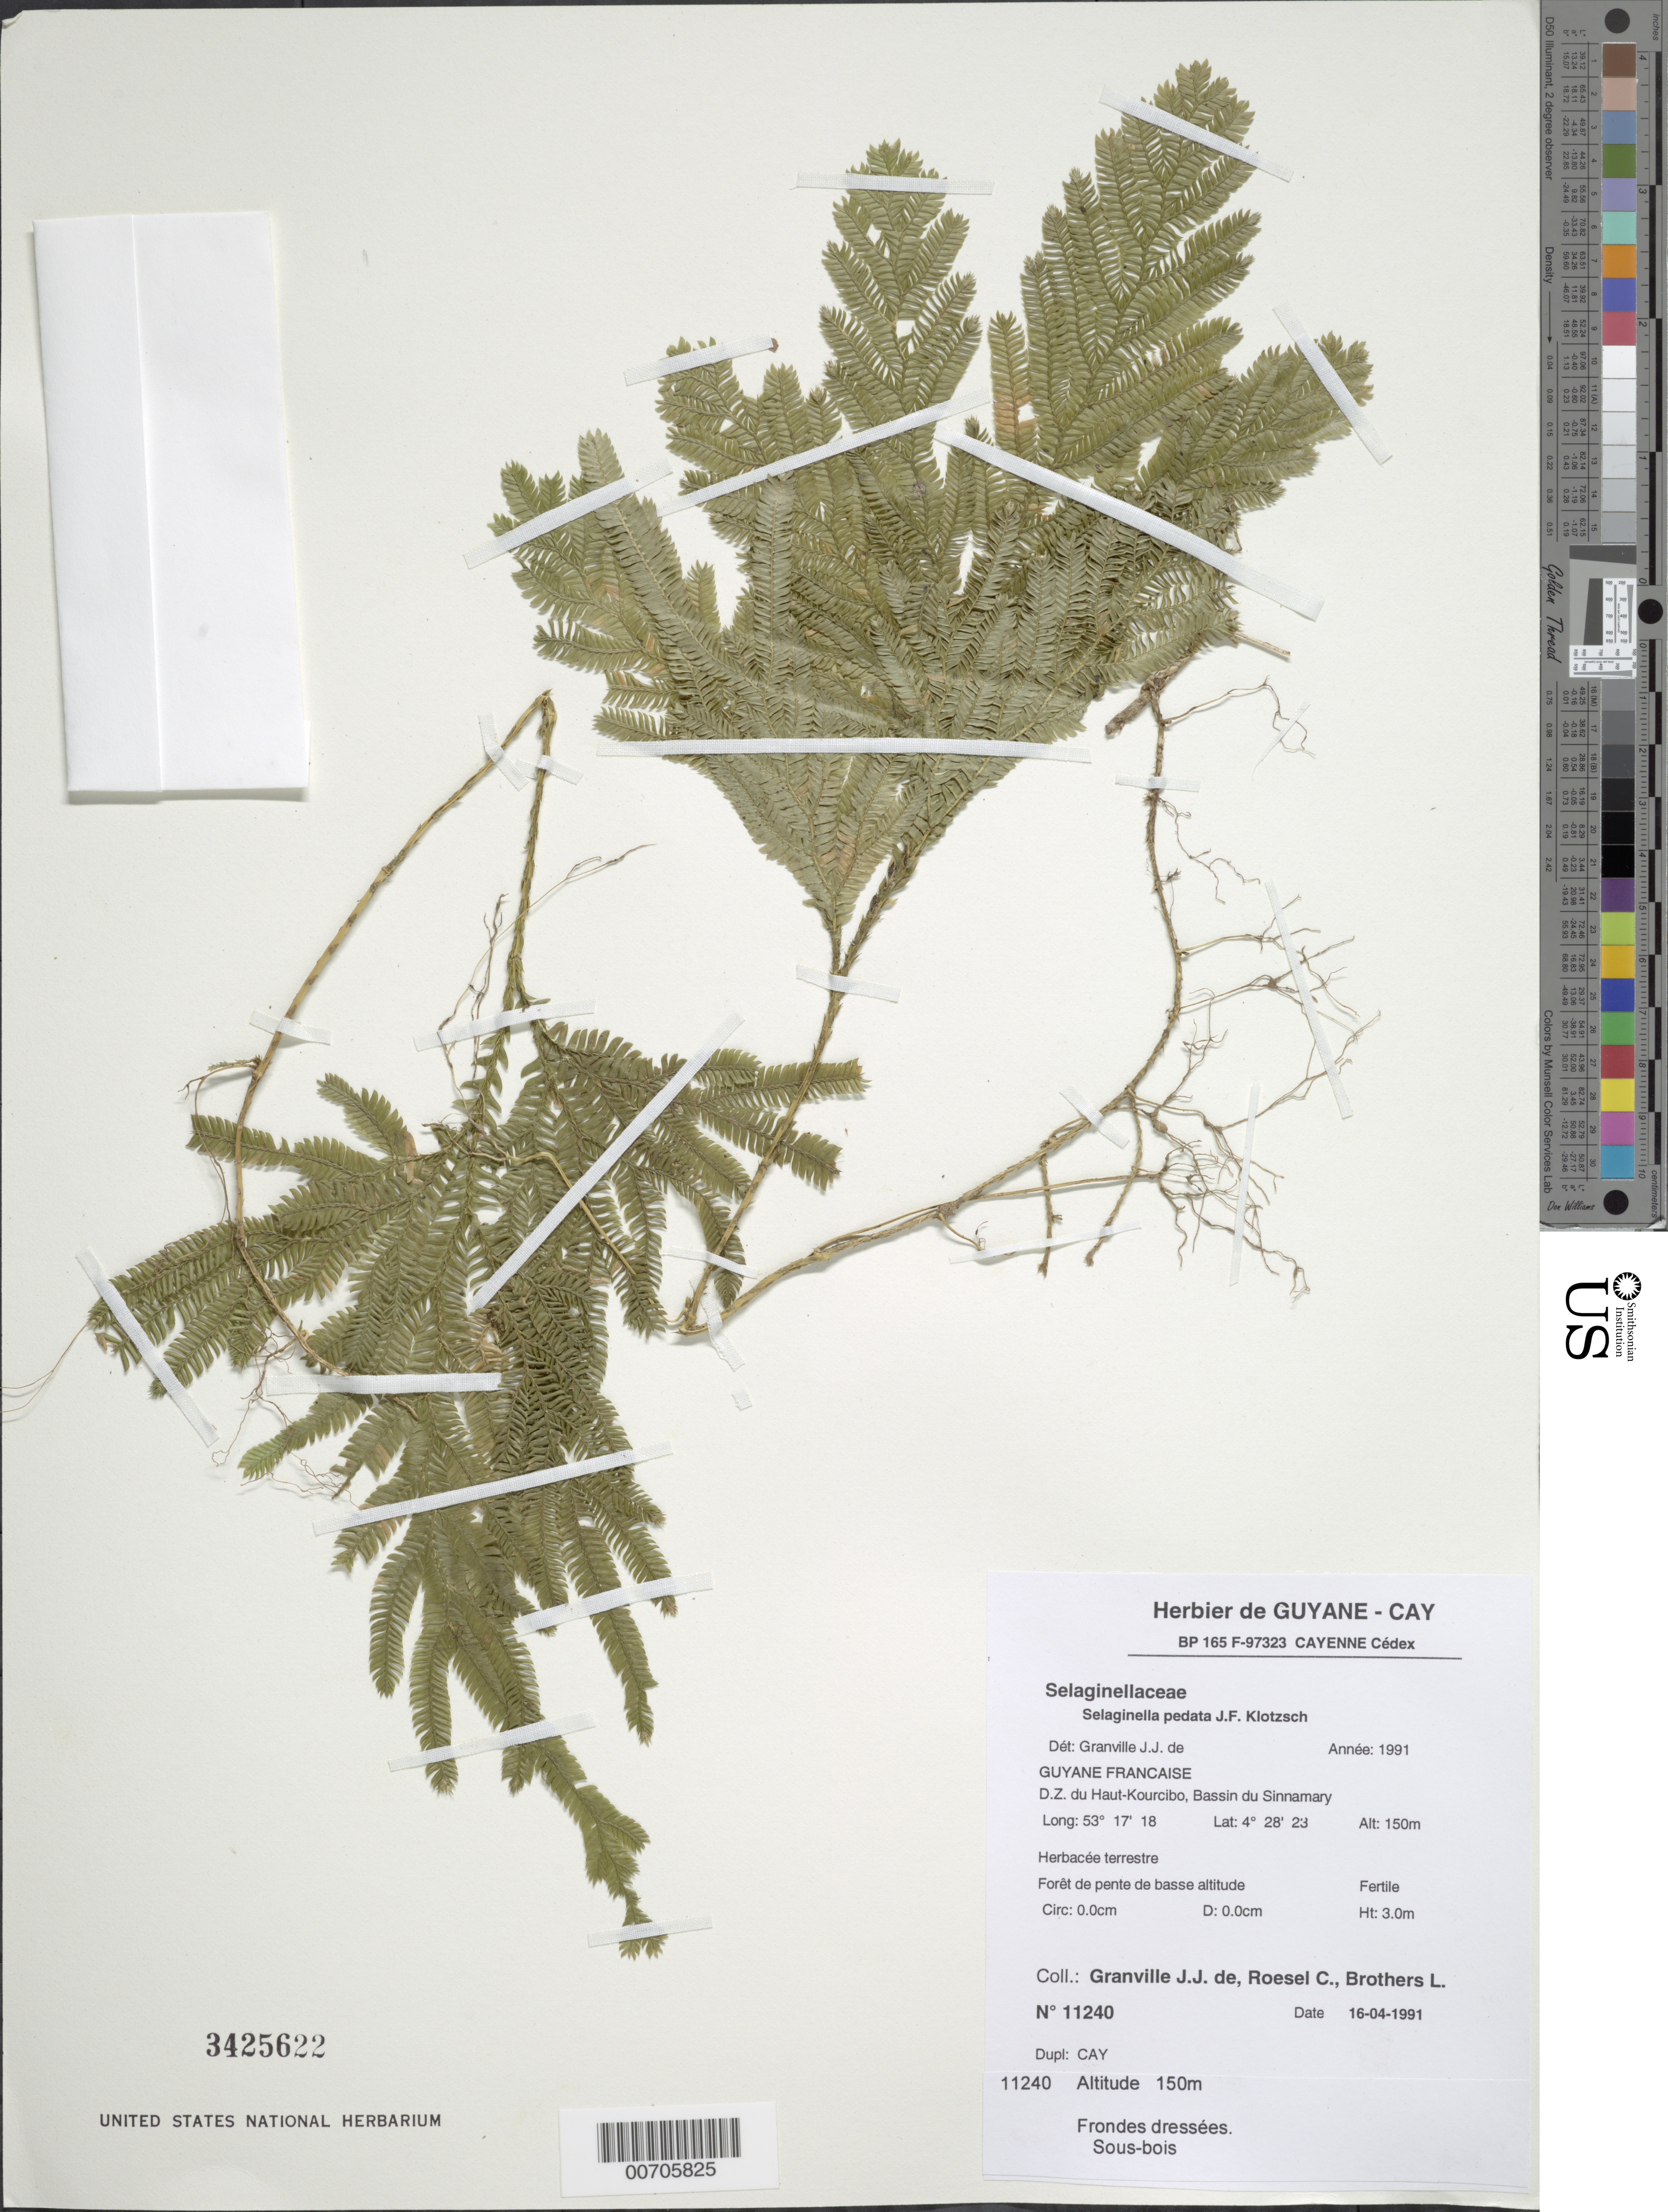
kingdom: Plantae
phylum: Tracheophyta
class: Lycopodiopsida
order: Selaginellales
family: Selaginellaceae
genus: Selaginella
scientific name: Selaginella pedata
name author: Klotzsch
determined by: Granville, J. J. de, (CAY), Institut de Recherche pour le Developpement (IRD) (FRENCH GUIANA)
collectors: J.-J. de Granville, C. S. Roesel & L. Brothers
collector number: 11240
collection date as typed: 16-Apr-91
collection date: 1991-04-16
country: French Guiana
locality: D.Z. du Haut-Kourcibo, Bassin du Sinnamary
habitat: Forêt de pente de basse altitude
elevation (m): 150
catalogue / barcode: US 3425622